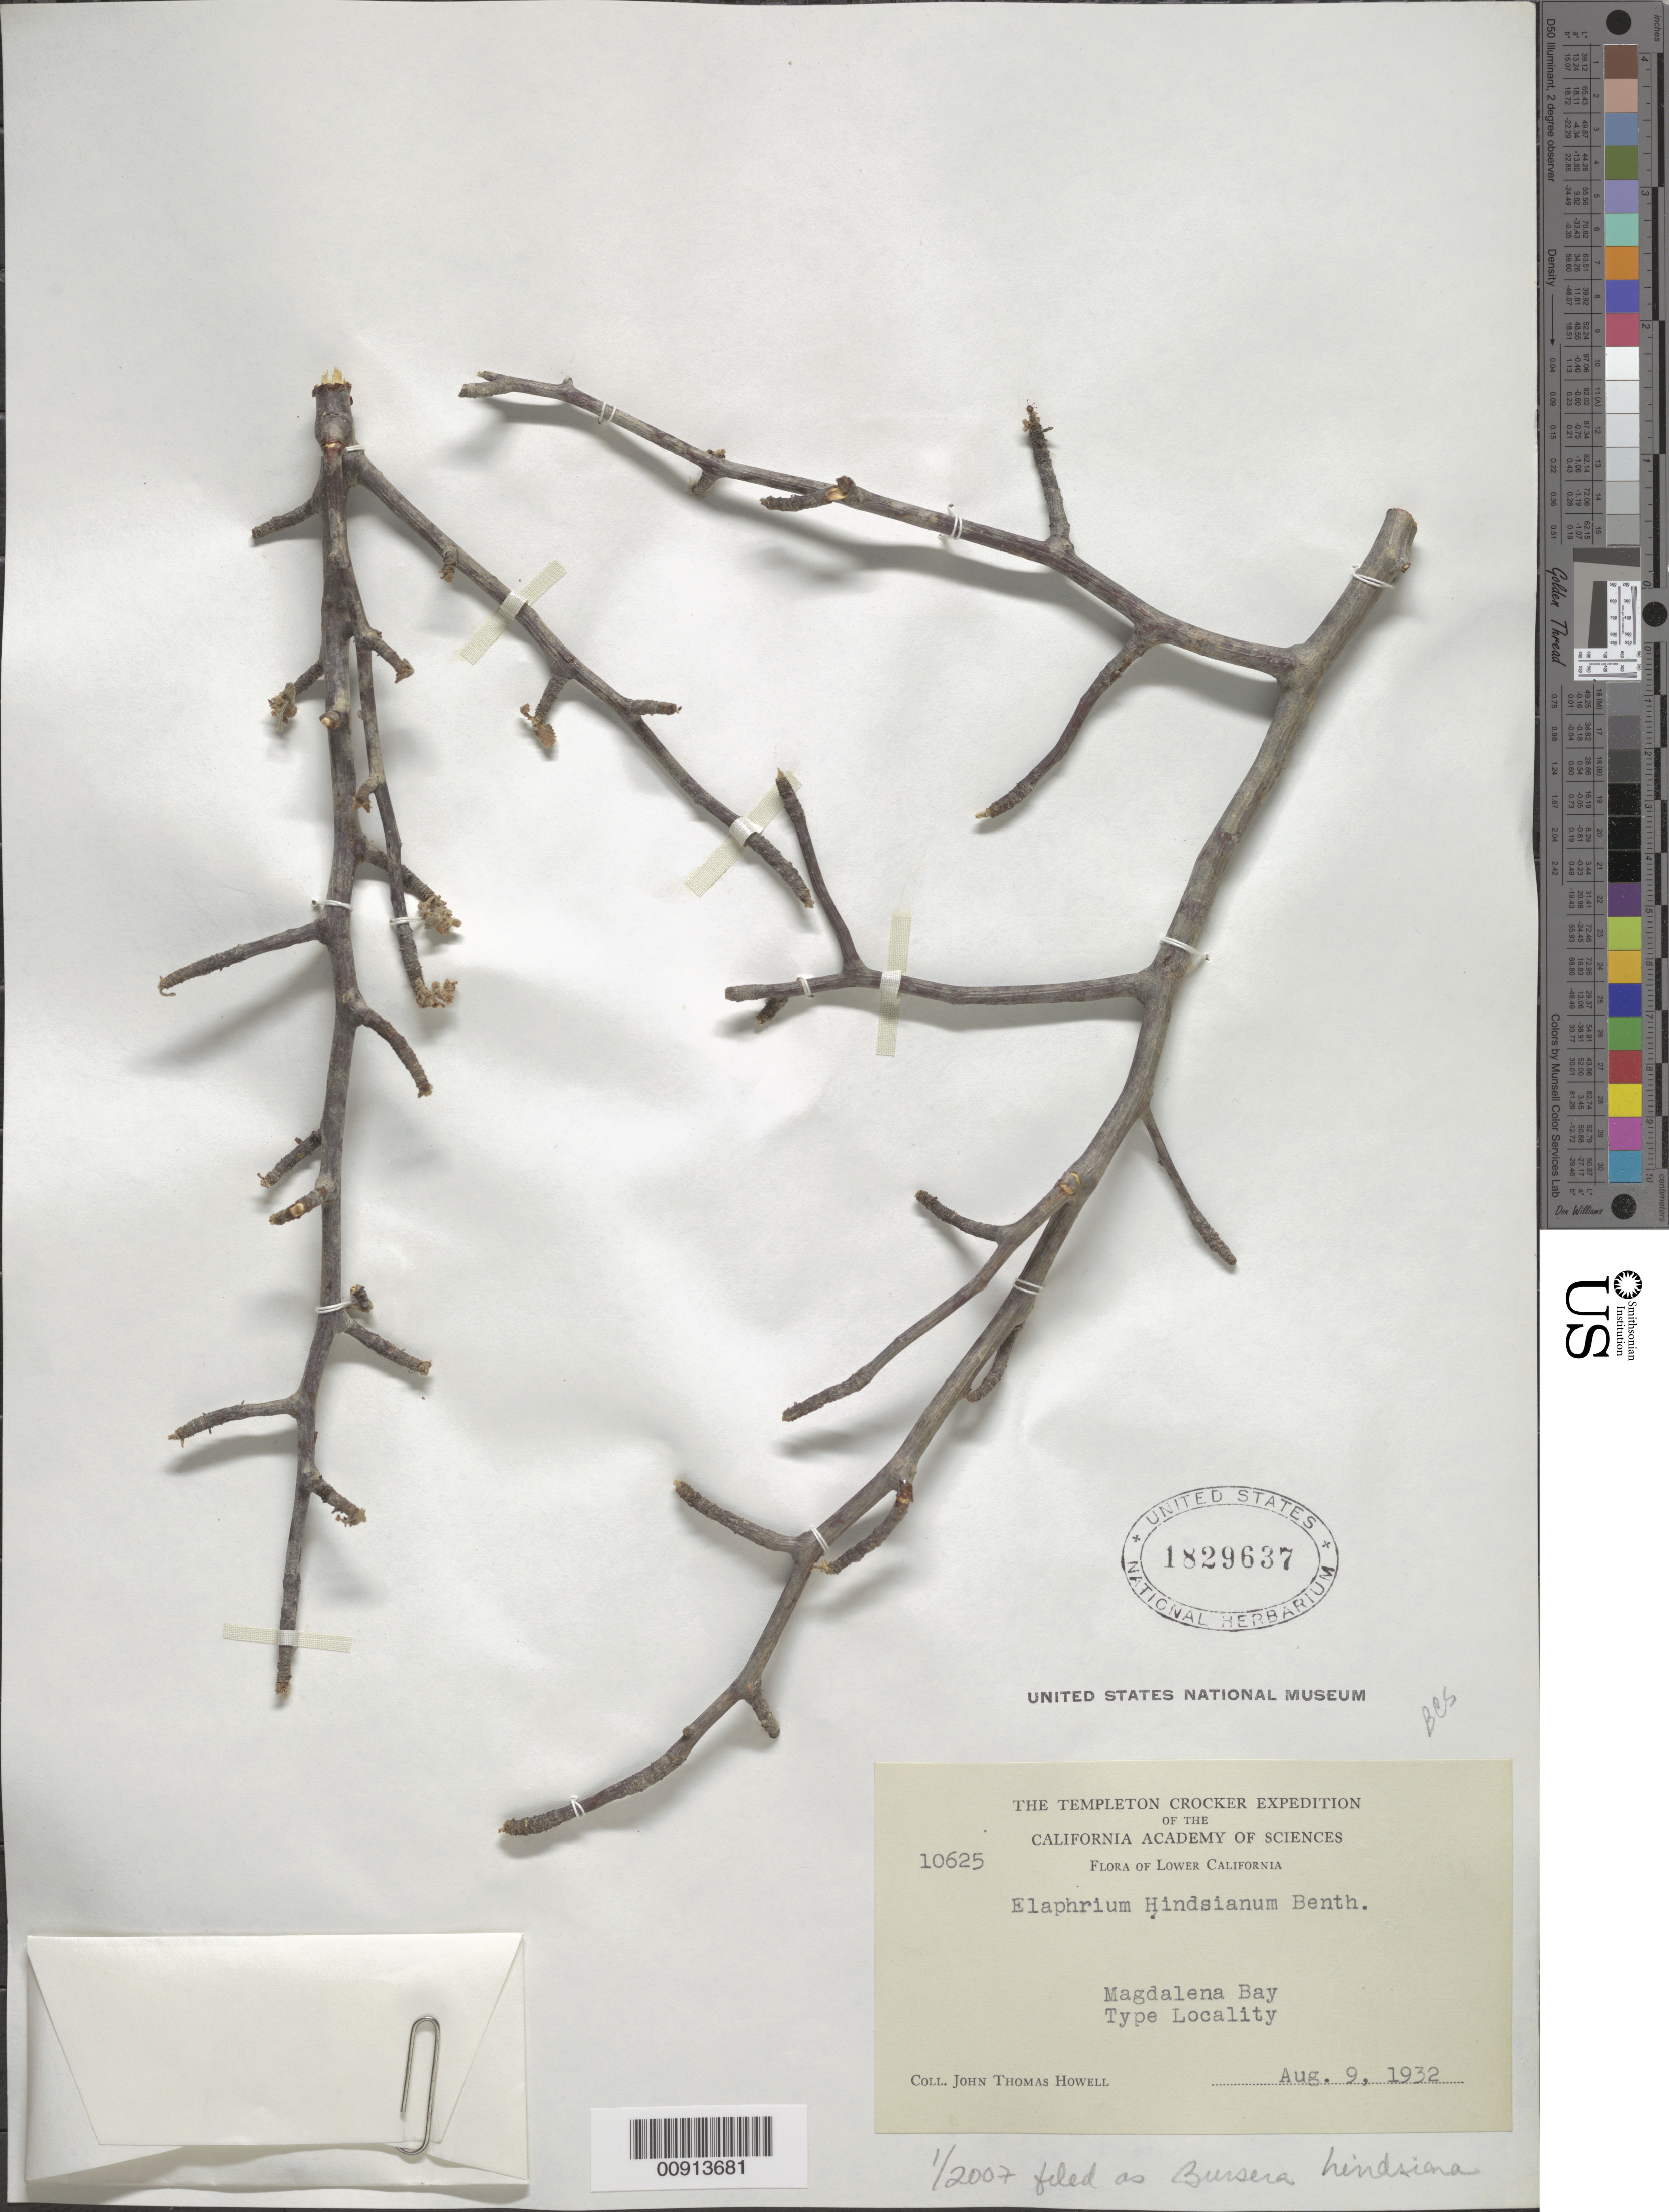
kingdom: Plantae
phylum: Tracheophyta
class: Magnoliopsida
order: Sapindales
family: Burseraceae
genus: Bursera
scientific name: Bursera hindsiana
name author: (Benth.) Engl.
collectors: J. T. Howell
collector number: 10625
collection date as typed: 09 Aug 1932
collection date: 1932-08-09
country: Mexico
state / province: Baja California Sur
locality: Magdalena Bay, Lower California.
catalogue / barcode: US 1829637